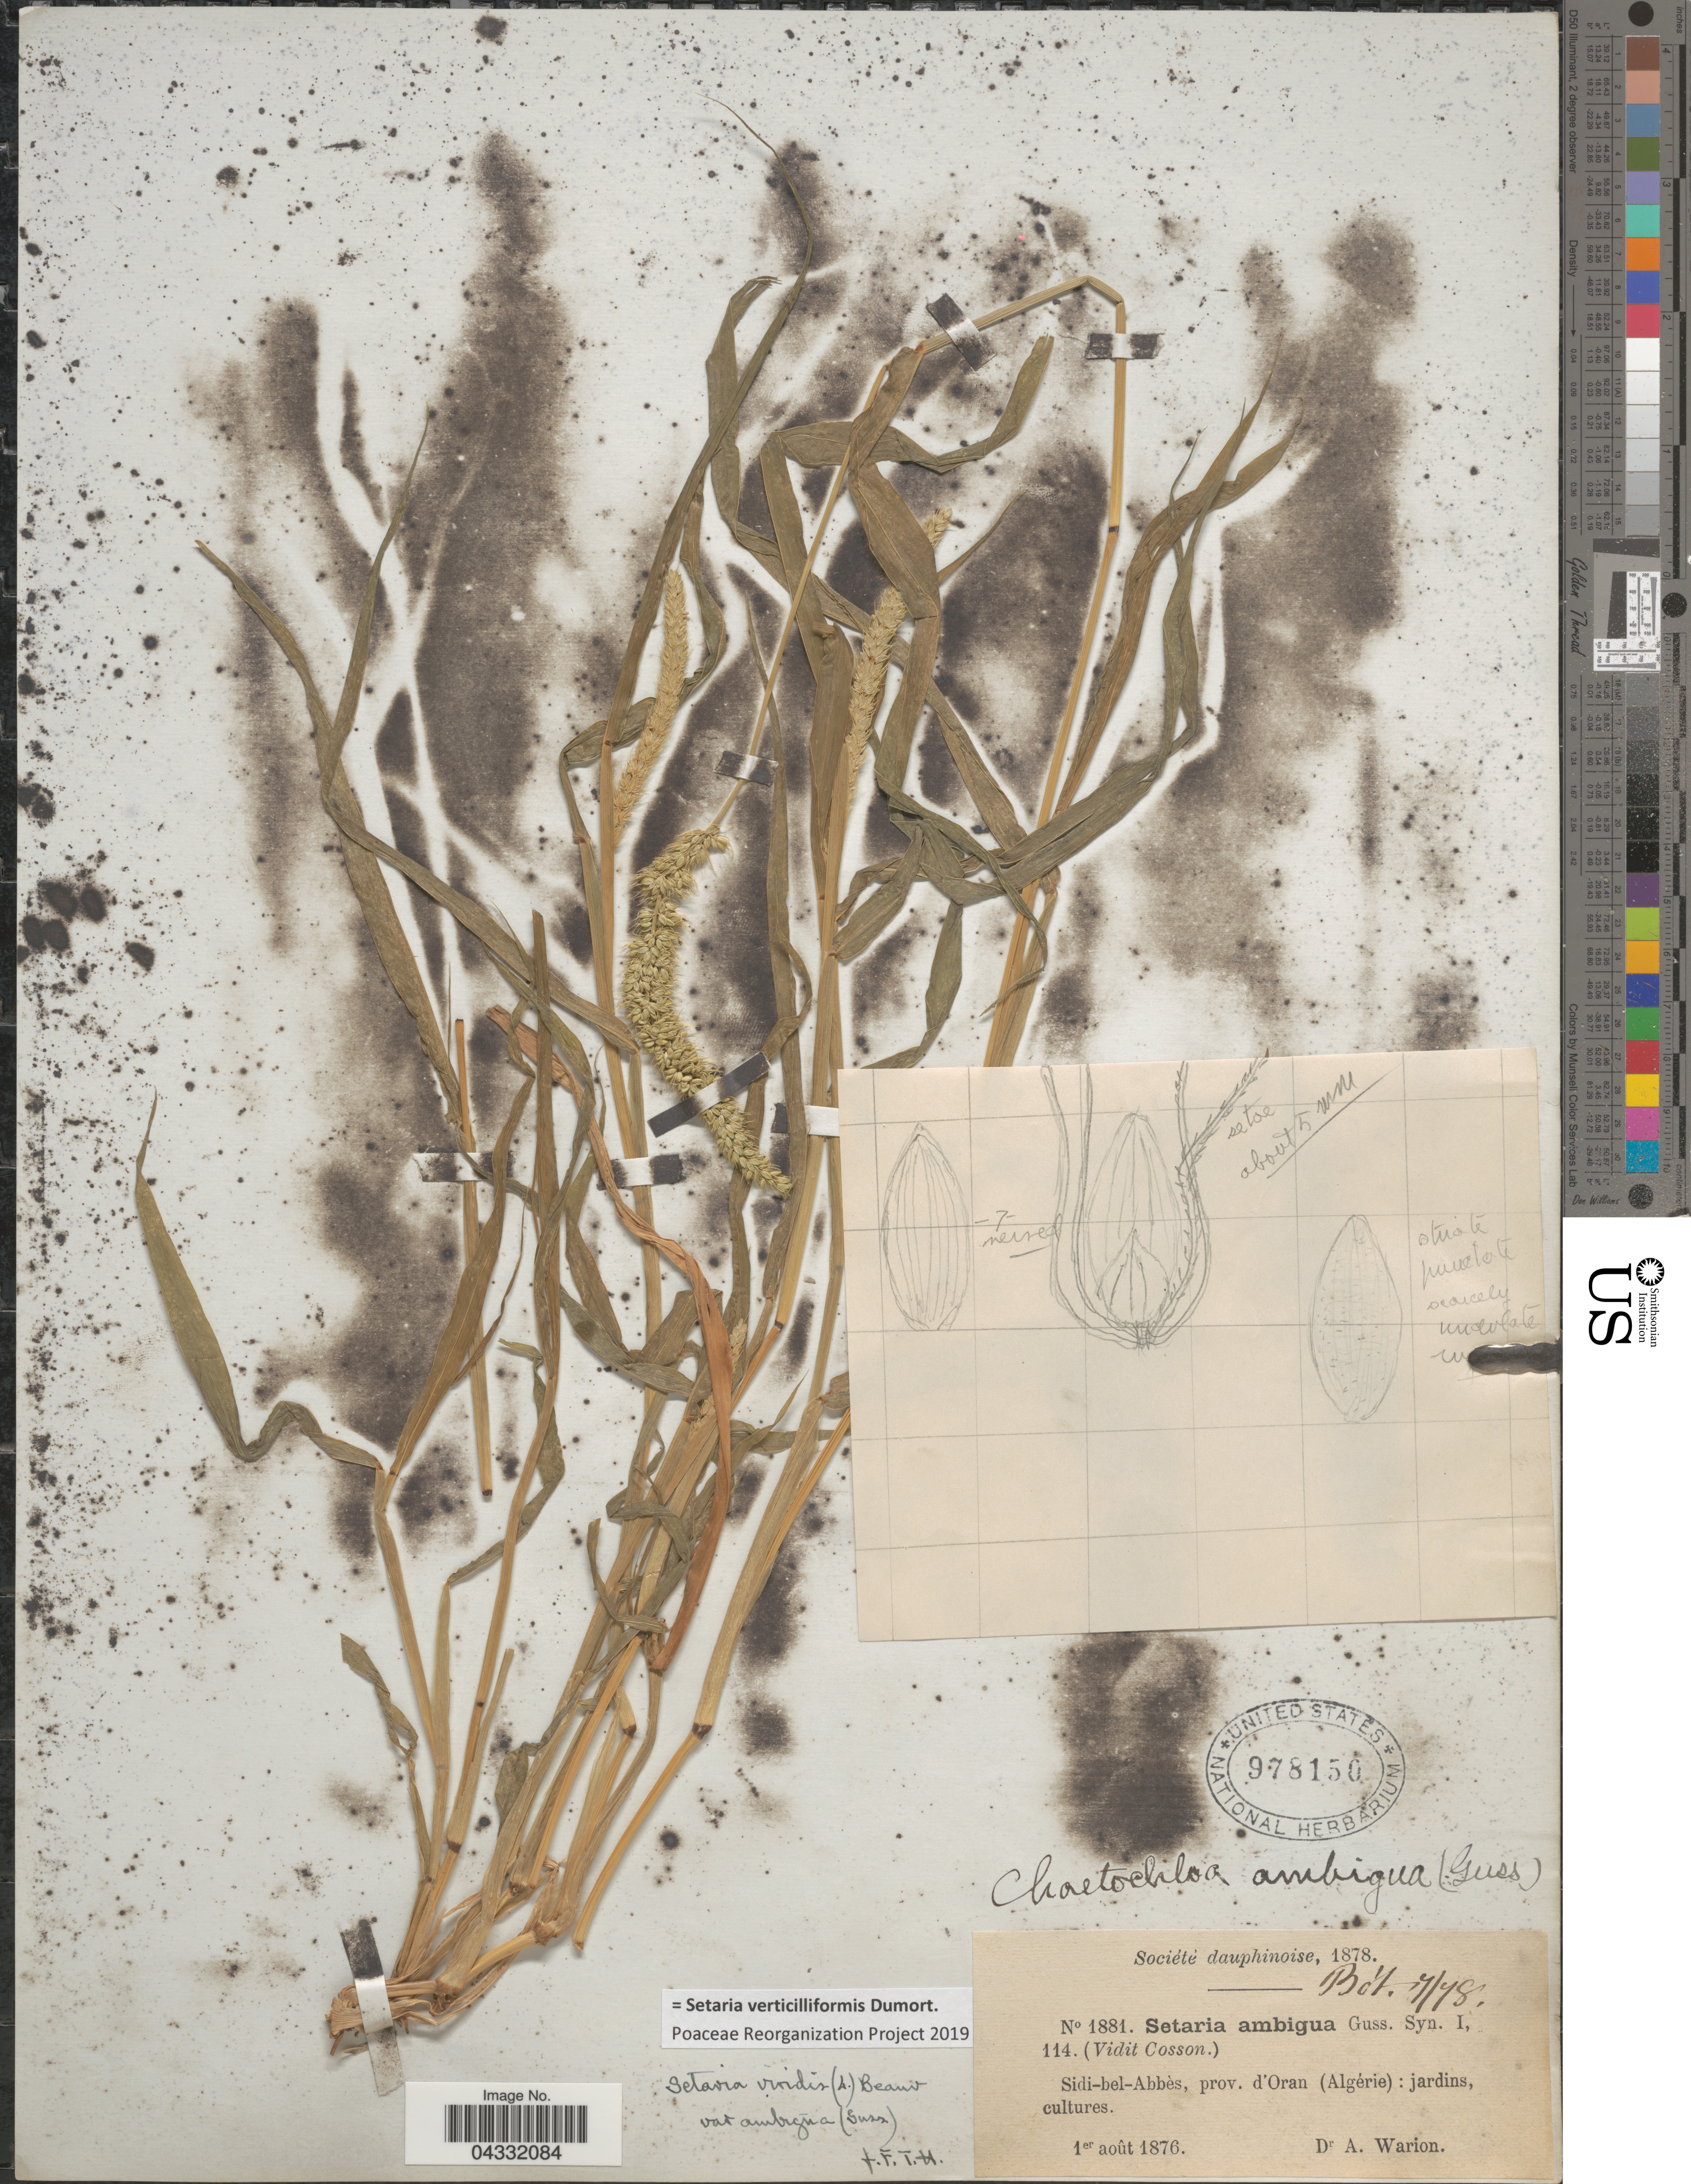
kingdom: Plantae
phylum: Tracheophyta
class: Liliopsida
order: Poales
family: Poaceae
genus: Setaria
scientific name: Setaria verticilliformis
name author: Dumort.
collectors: A. Warion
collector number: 1881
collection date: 1876-08-01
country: Algeria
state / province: Oran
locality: Sidi-bel-Abbès, prov. d'Oran (Algérie): jardins, cultures.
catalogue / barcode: US 978150